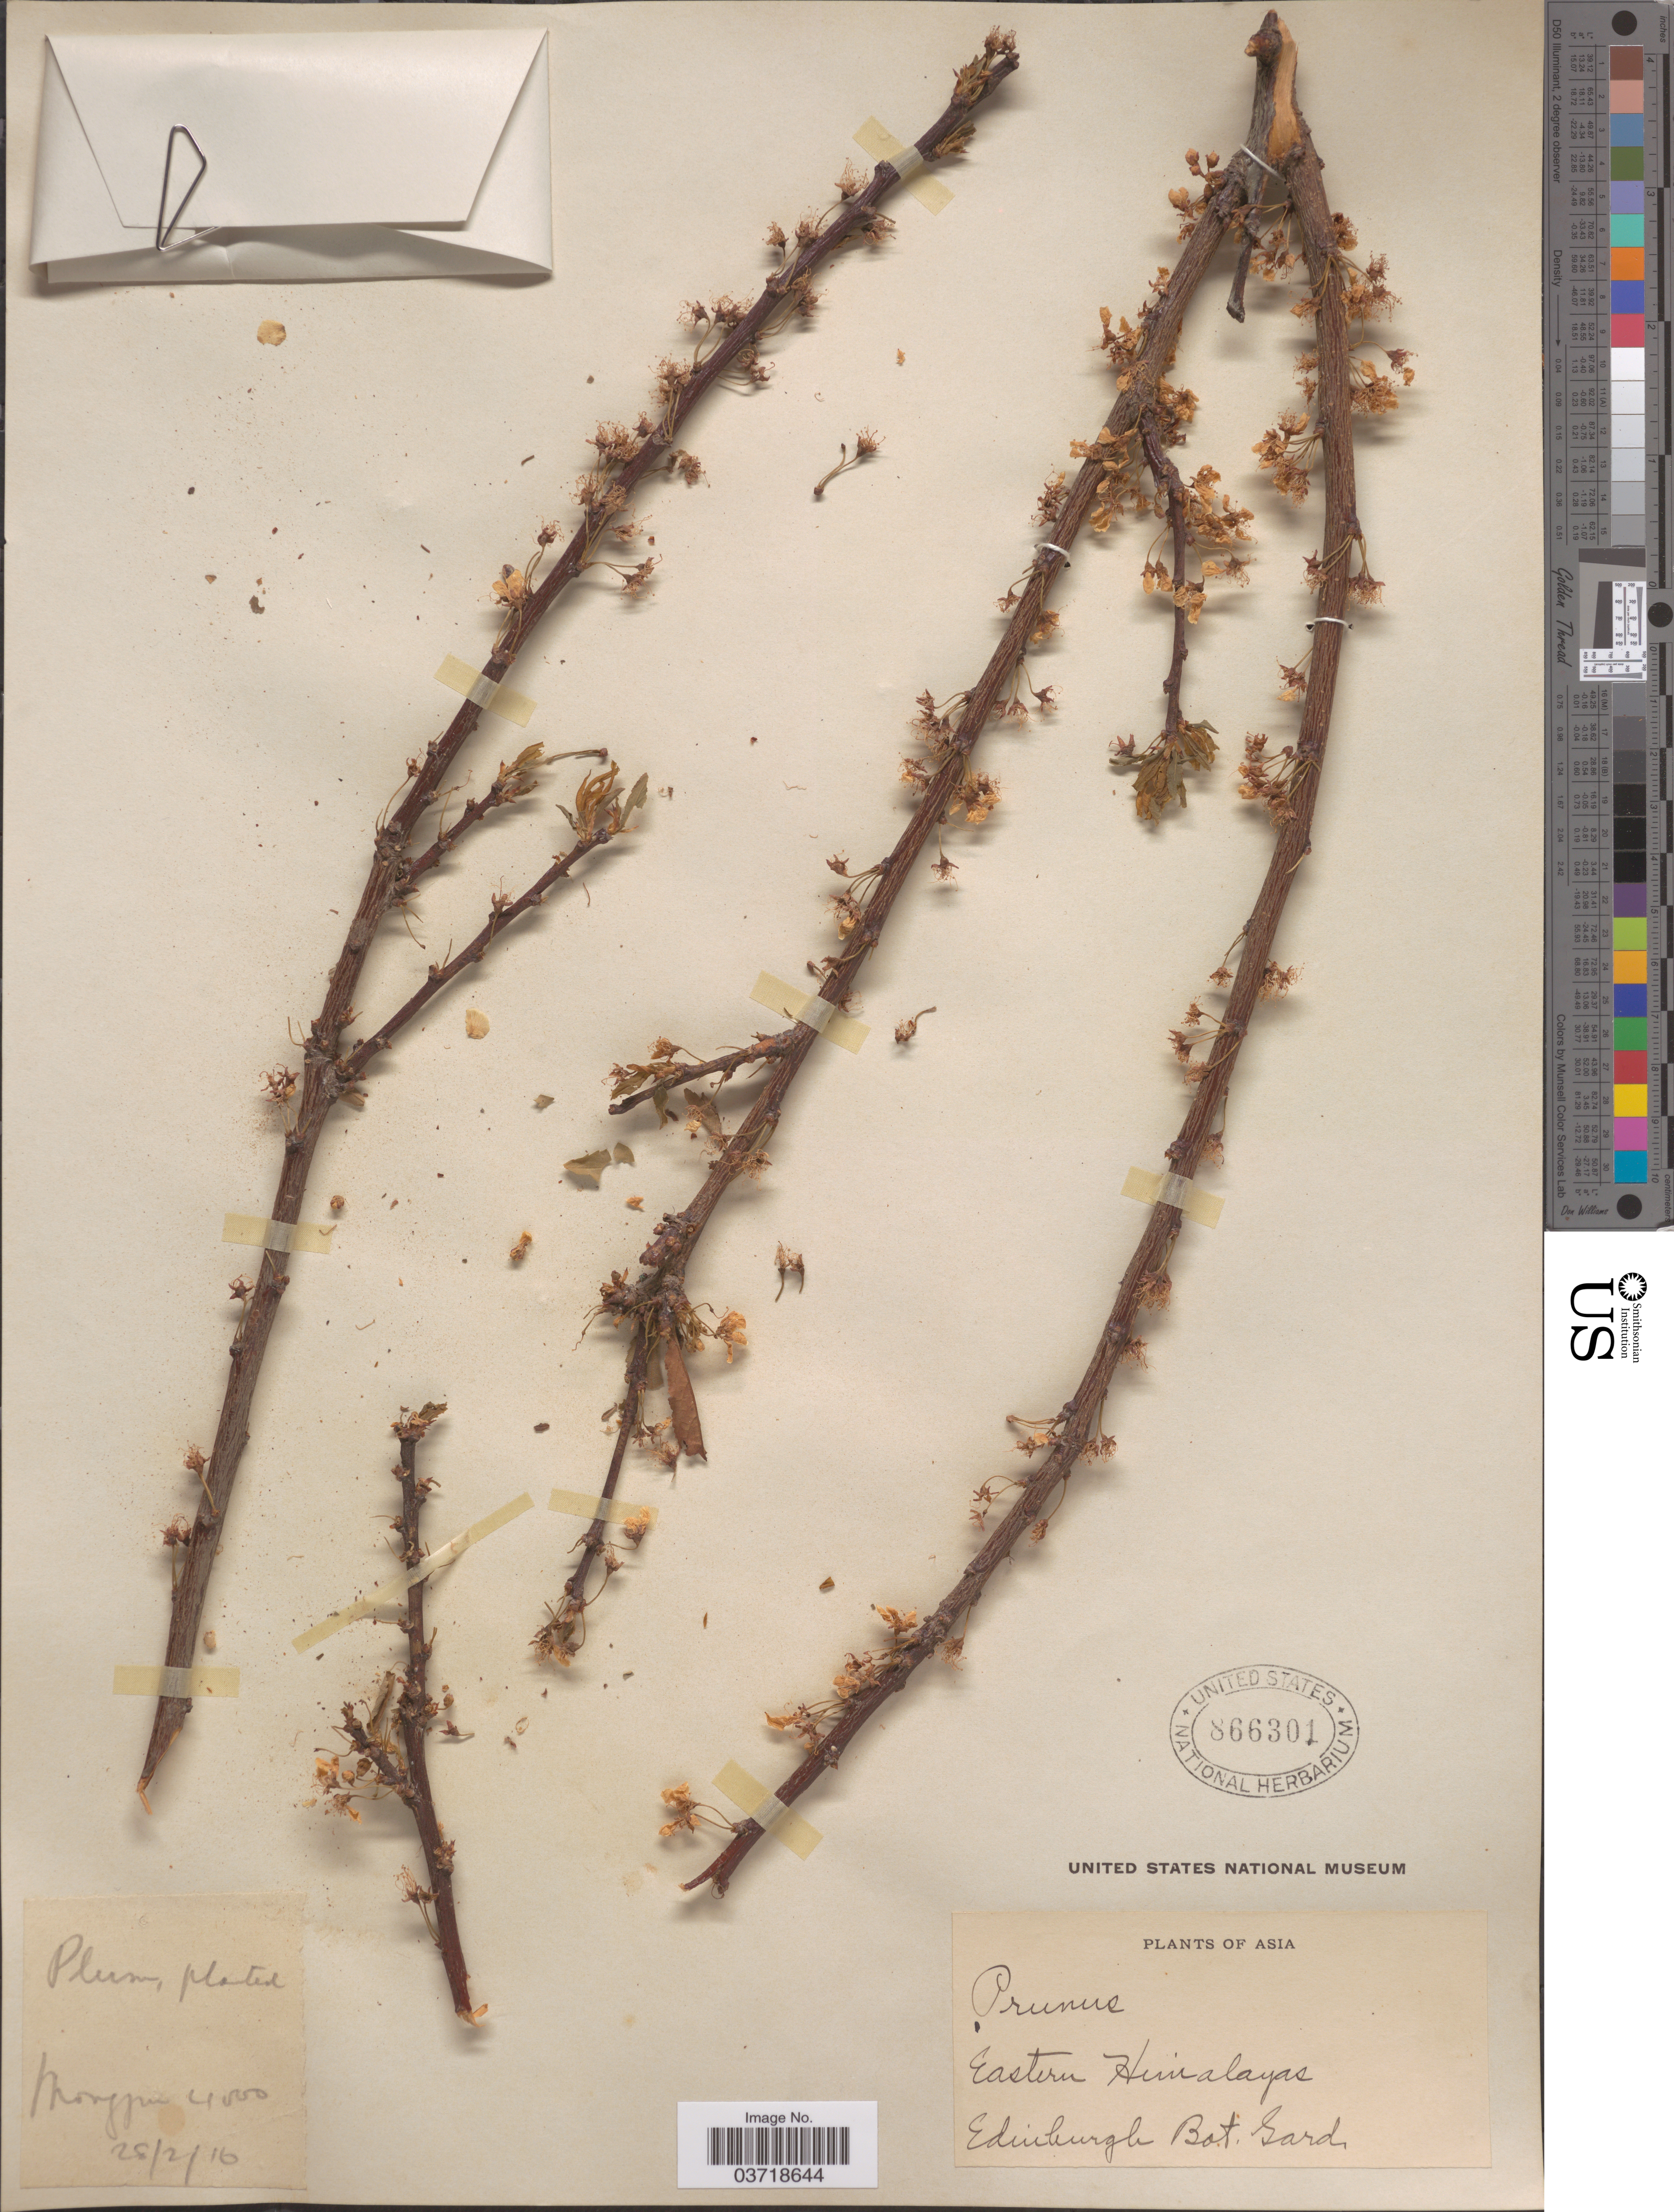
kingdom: Plantae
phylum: Tracheophyta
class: Magnoliopsida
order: Rosales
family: Rosaceae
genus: Prunus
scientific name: Prunus sp.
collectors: Edinburg Bot. Gard.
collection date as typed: Transcribed d/m/y: 28/2/16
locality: Mongue [interpreted] [unsure placement]. Asia. Eastern Himalaya.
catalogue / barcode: US 866301